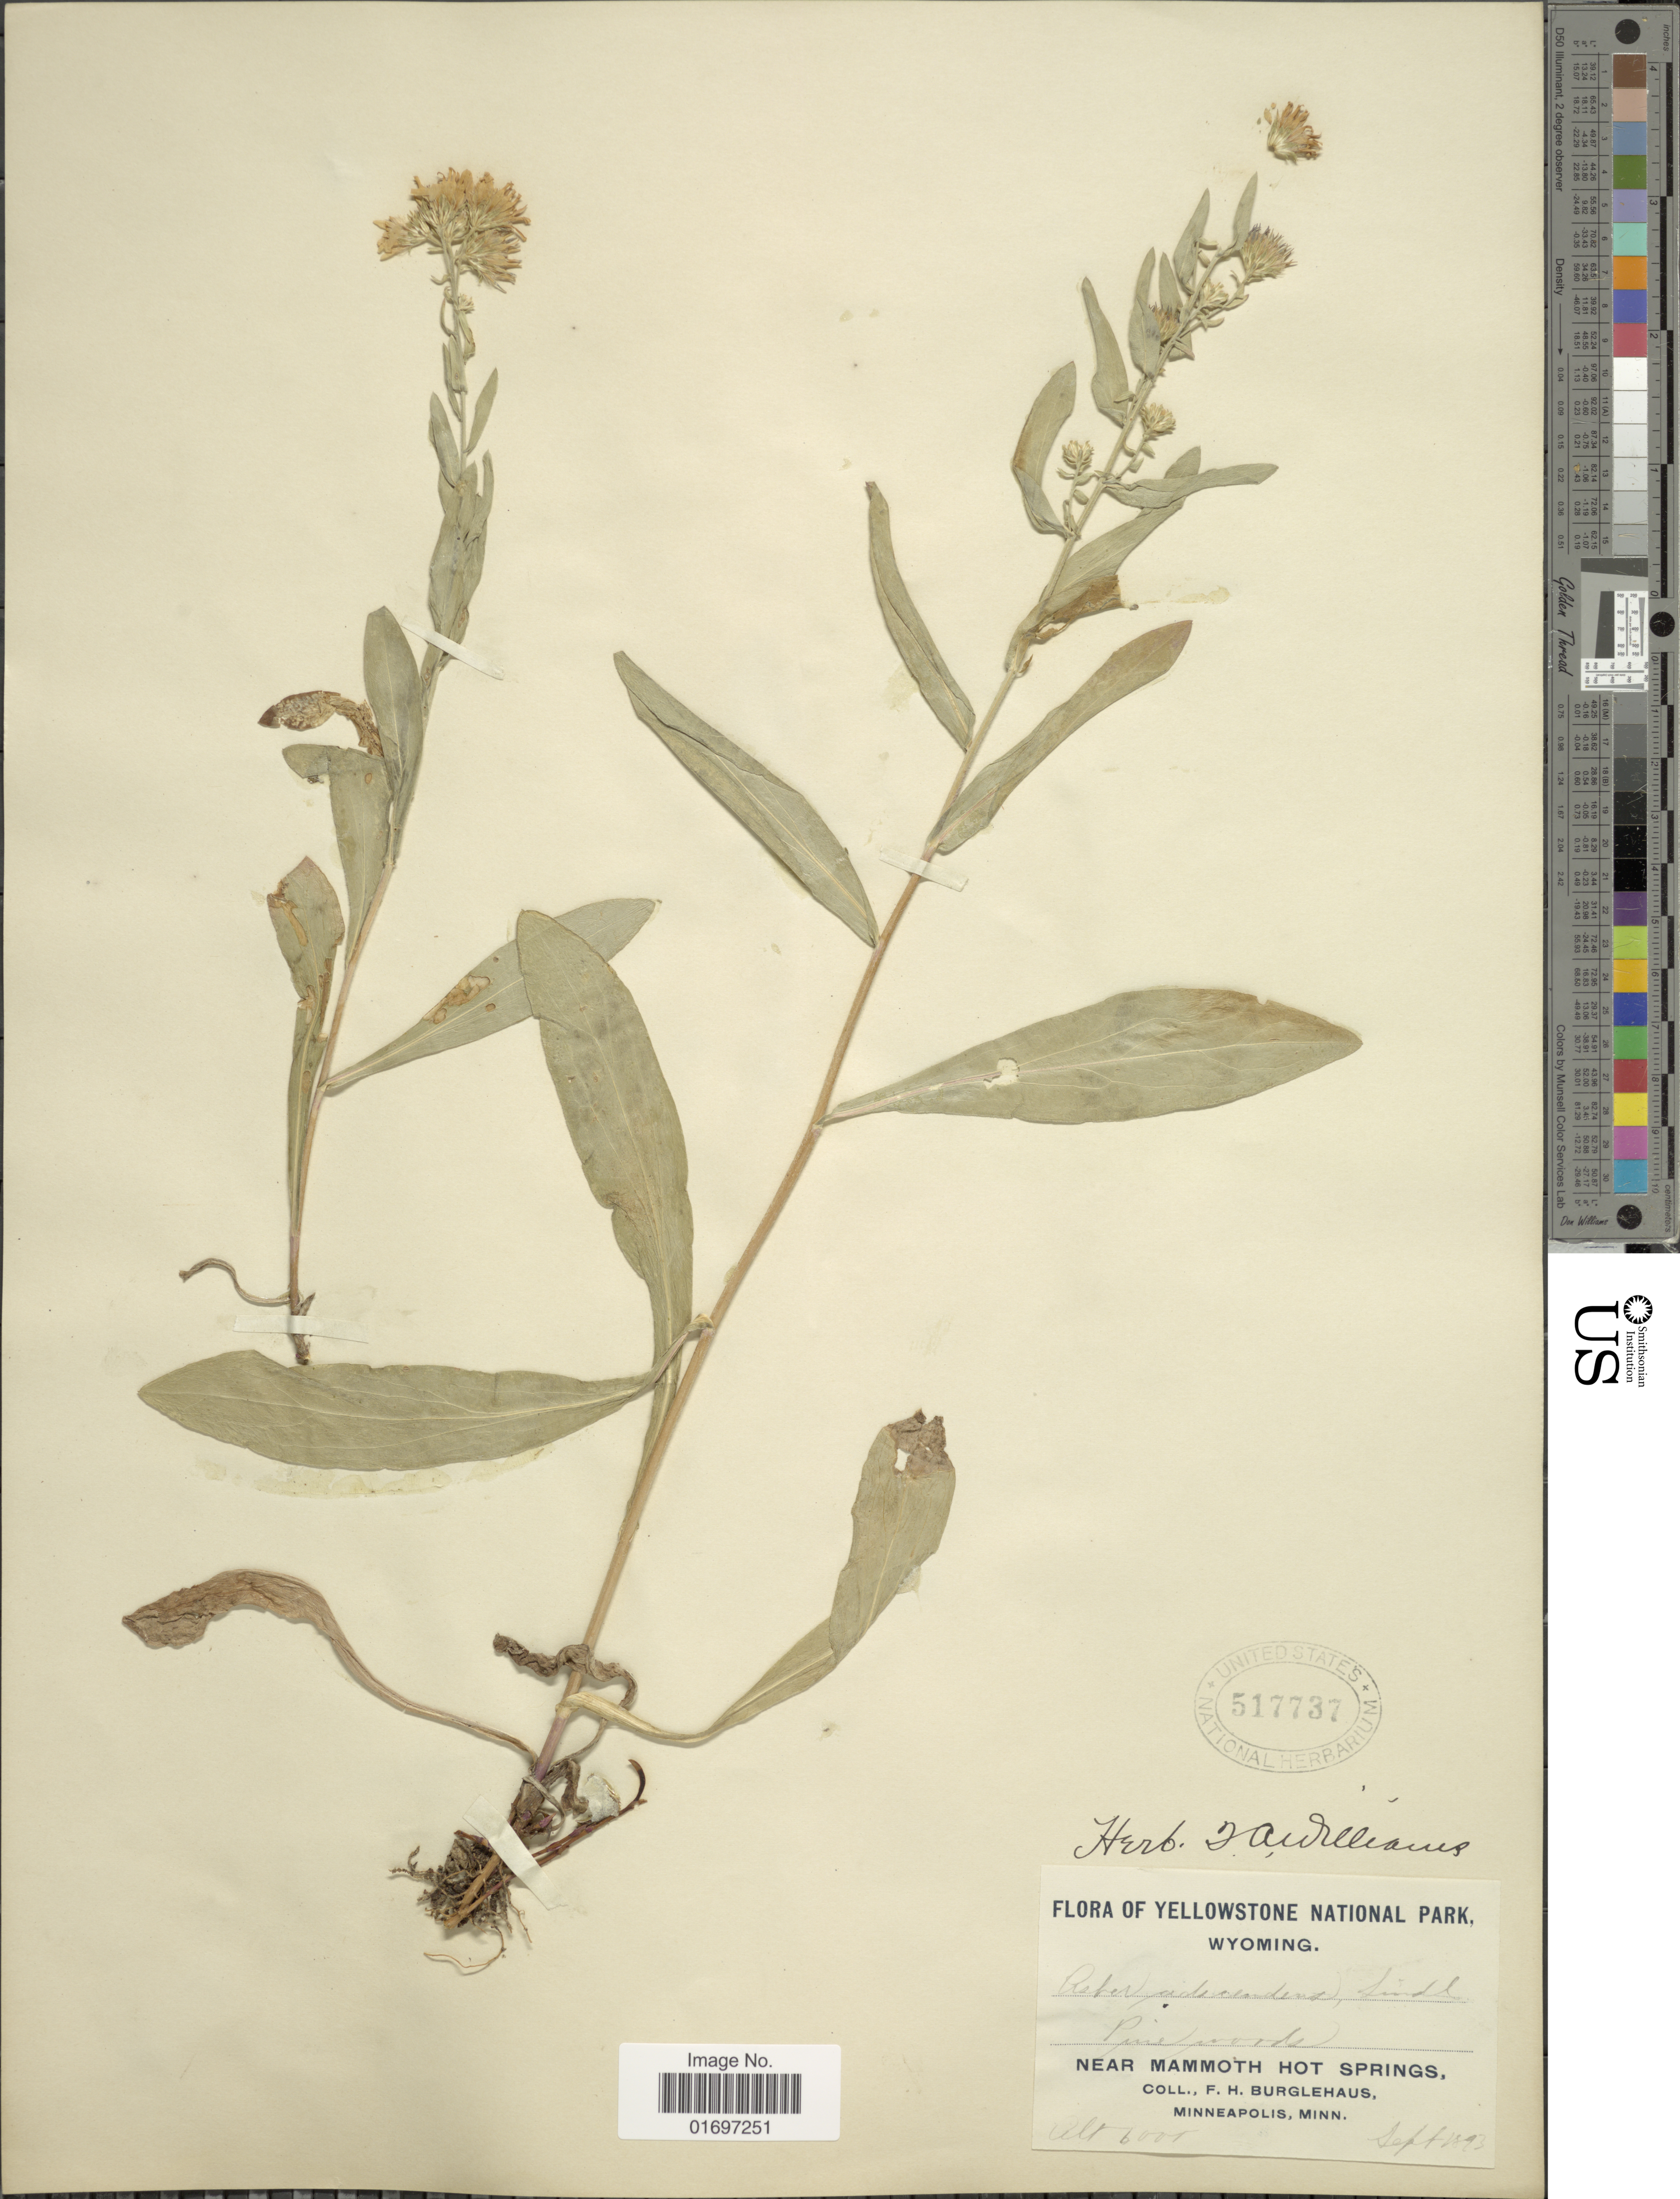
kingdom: Plantae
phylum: Tracheophyta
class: Magnoliopsida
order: Asterales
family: Asteraceae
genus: Symphyotrichum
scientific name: Symphyotrichum ascendens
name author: (Lindl.) G.L. Nesom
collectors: F. Burglehaus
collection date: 1893-09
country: United States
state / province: Wyoming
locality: Yellowstone National Park, Wyoming. Pine woods. Near Mammoth Hot Springs.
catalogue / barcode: US 517737